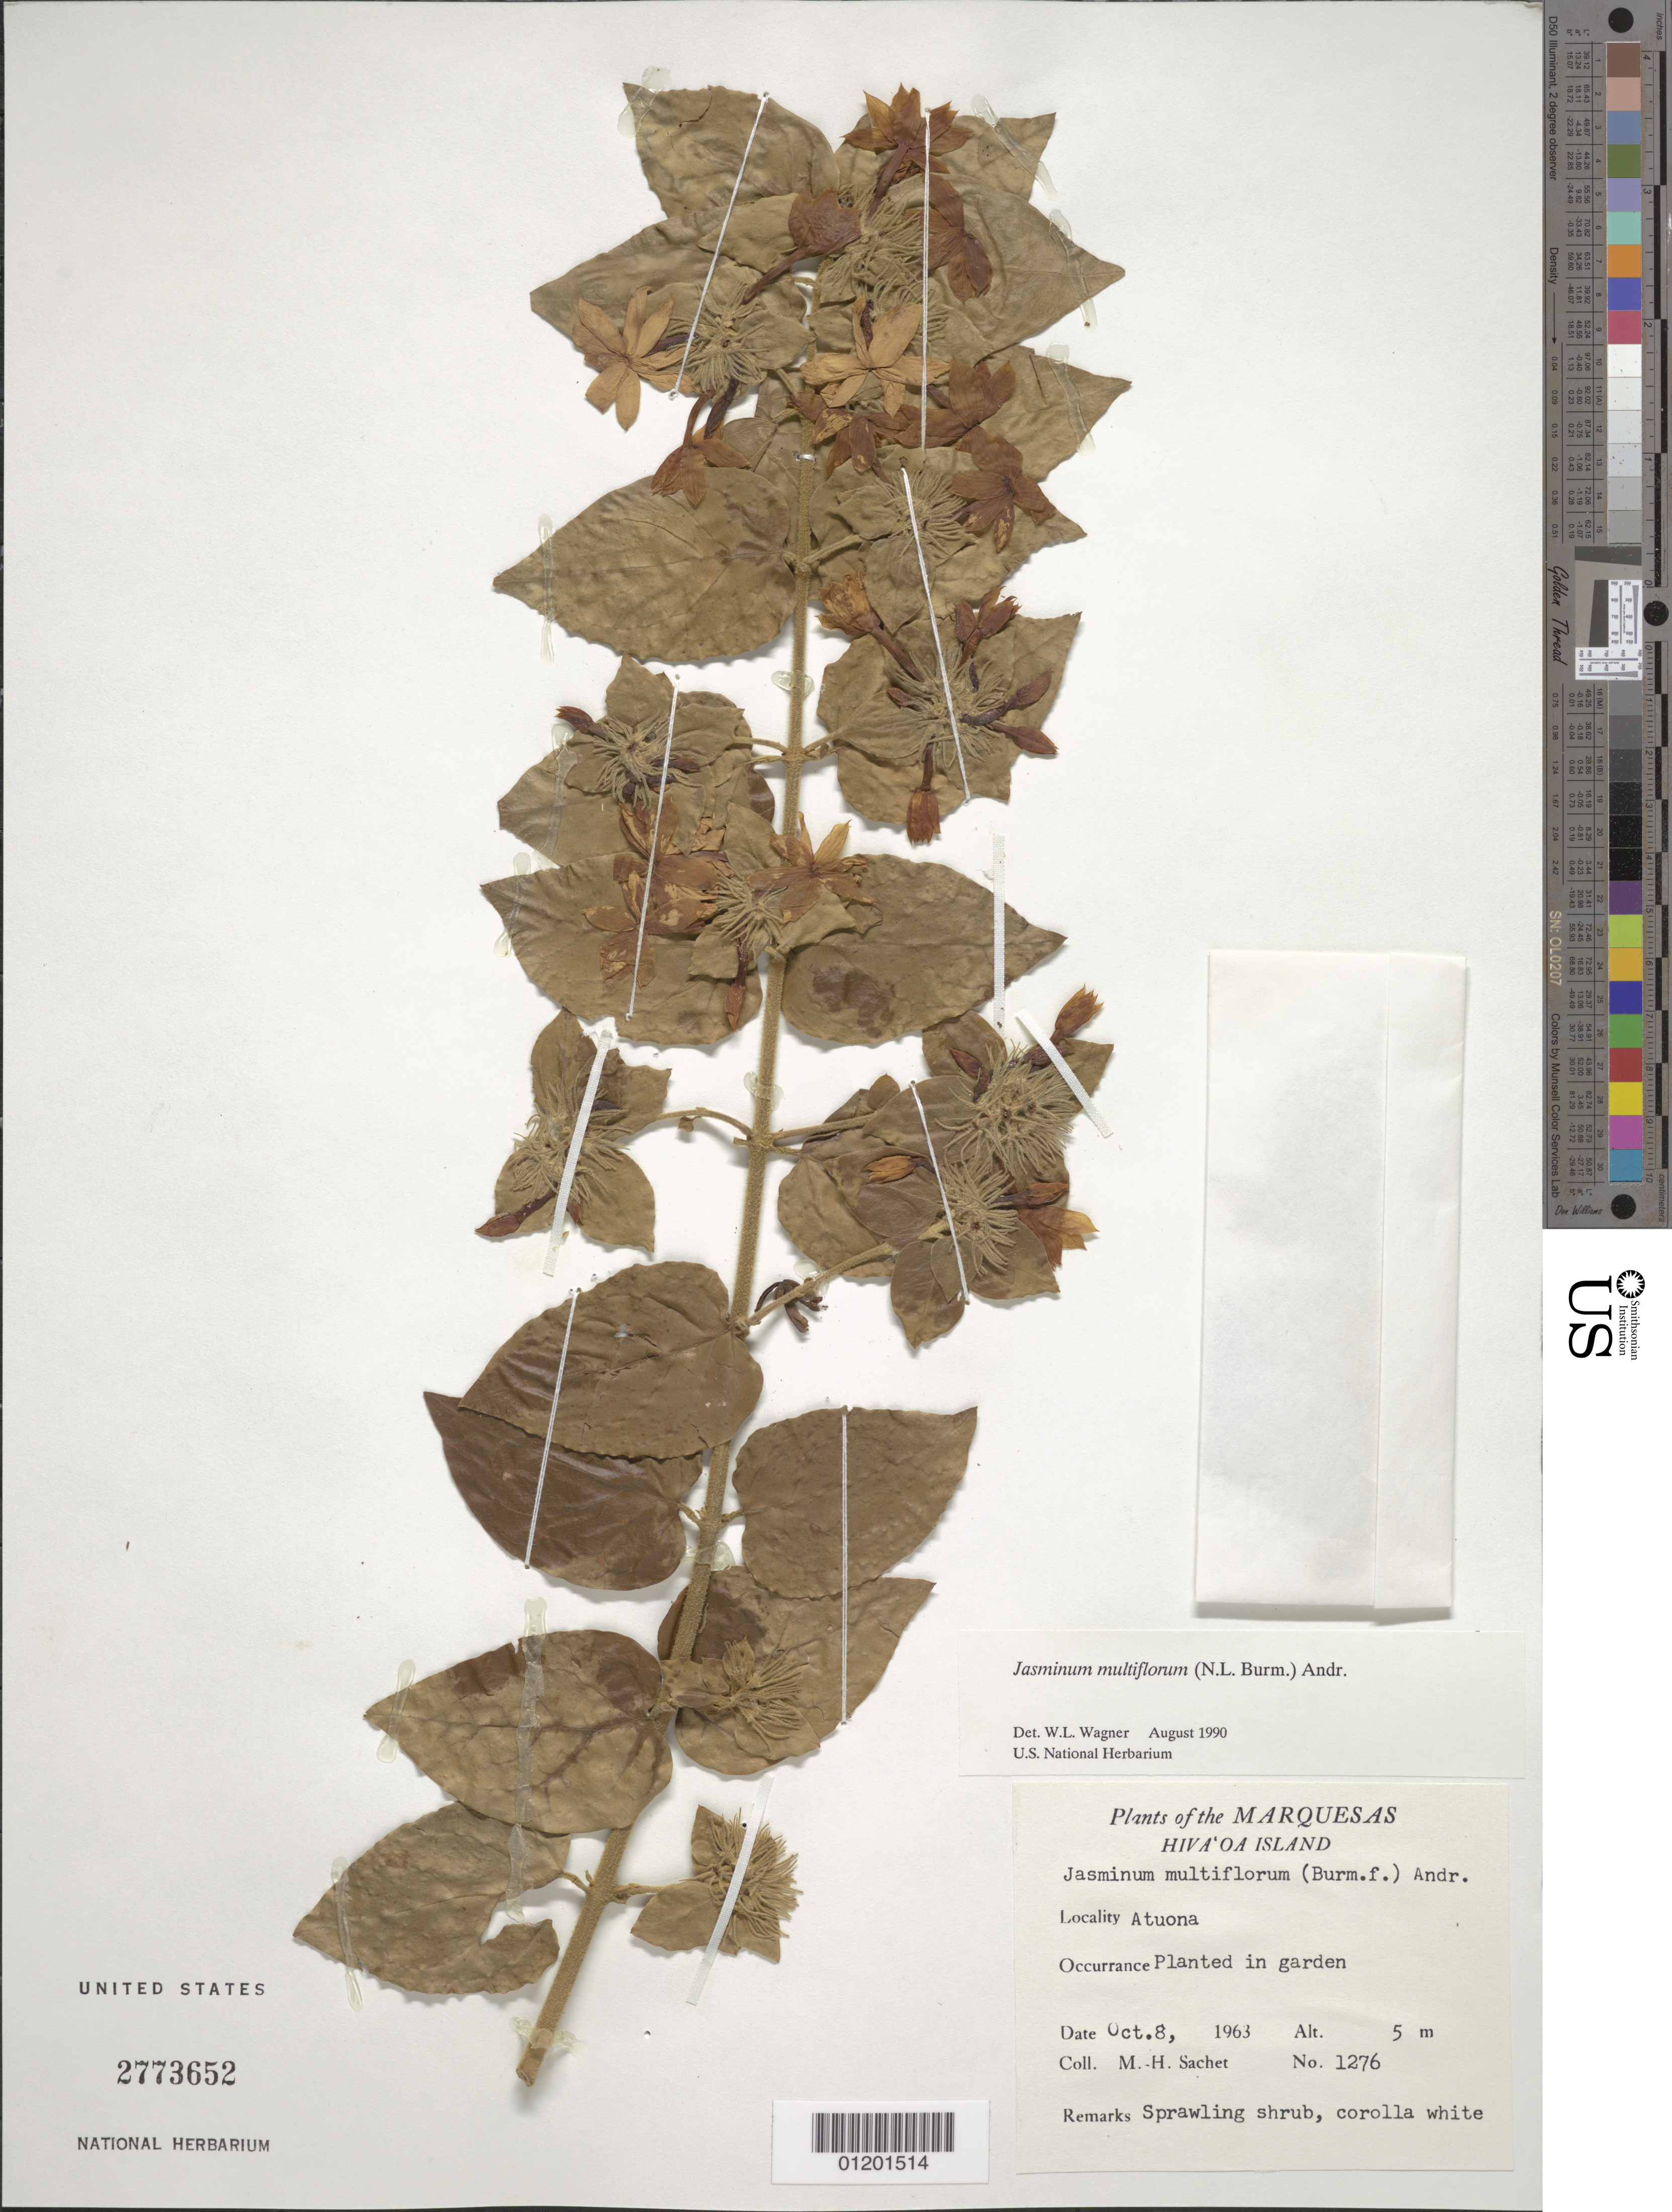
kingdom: Plantae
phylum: Tracheophyta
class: Magnoliopsida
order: Lamiales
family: Oleaceae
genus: Jasminum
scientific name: Jasminum multiflorum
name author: (Burm. f.) Andrews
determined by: Wagner, W. L., (BOT), Smithsonian Institution - National Museum of Natural History (UNITED STATES)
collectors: M.-H. Sachet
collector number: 1276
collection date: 1963-10-08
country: French Polynesia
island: Hiva Oa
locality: Atuona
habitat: Planted in garden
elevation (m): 5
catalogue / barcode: US 2773652